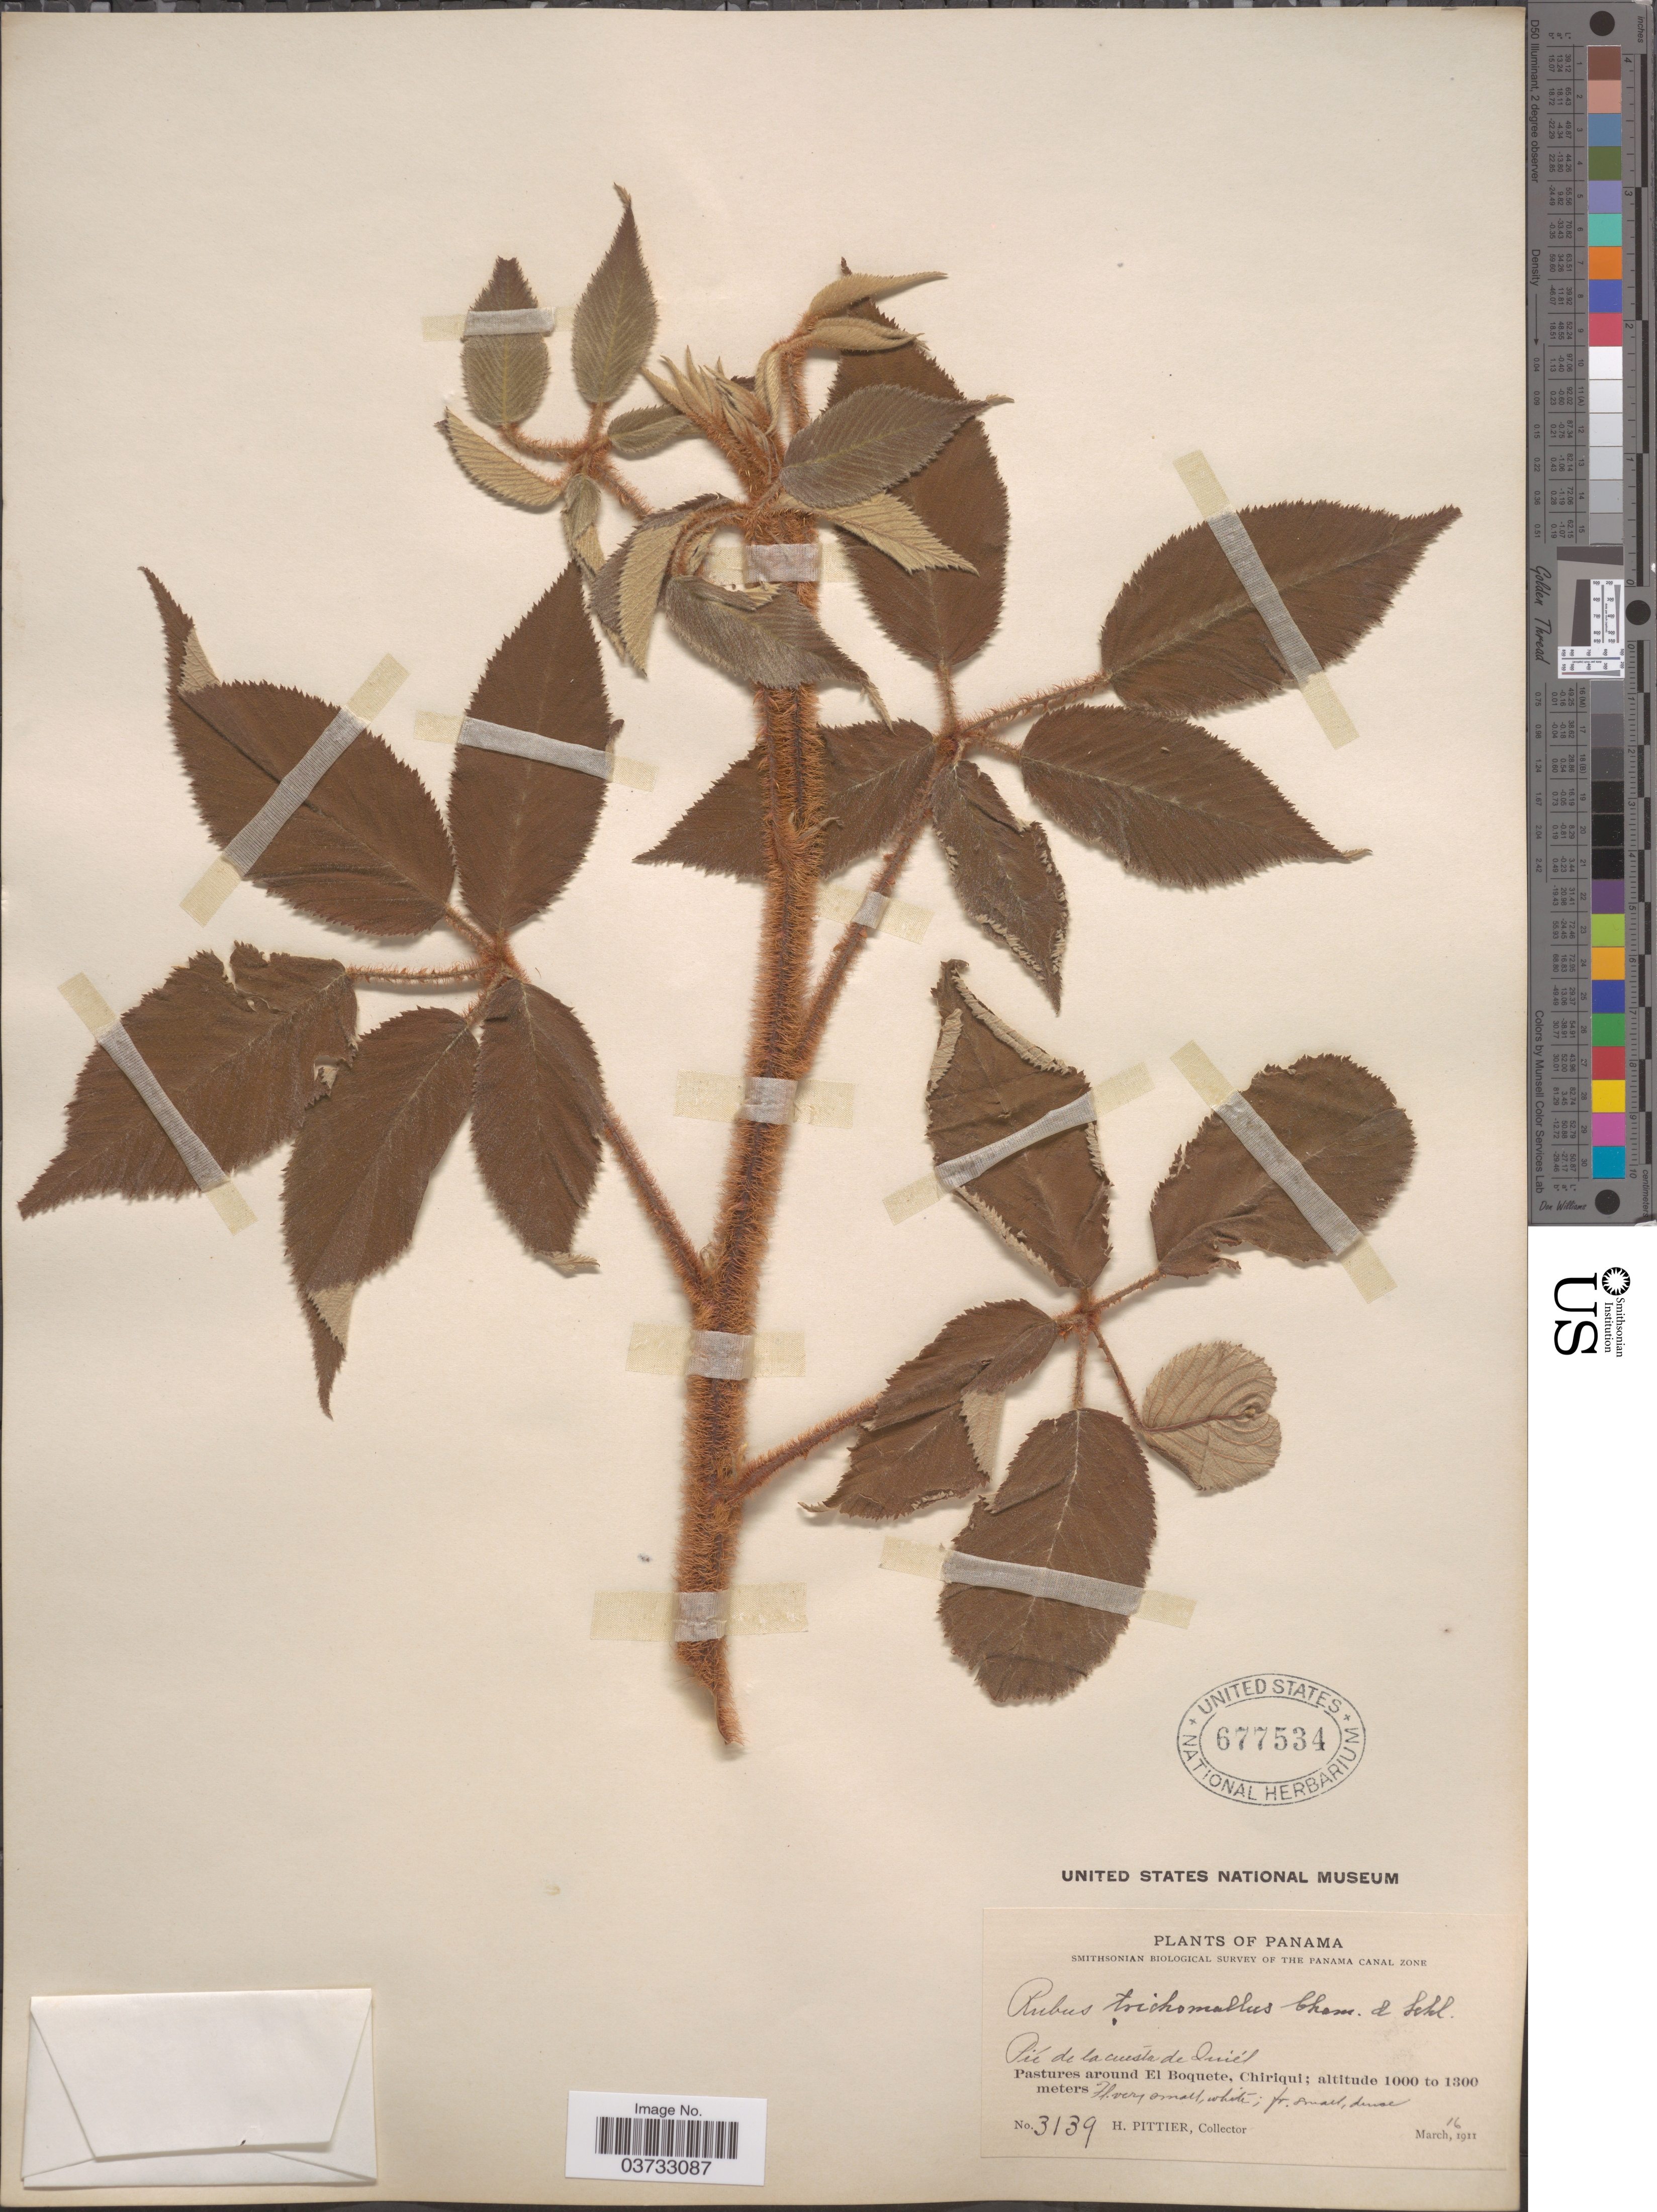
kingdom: Plantae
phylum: Tracheophyta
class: Magnoliopsida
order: Rosales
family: Rosaceae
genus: Rubus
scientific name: Rubus trichomallus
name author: Schltdl.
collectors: H. F. Pittier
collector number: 3139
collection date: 1911-03-16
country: Panama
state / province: Chiriqui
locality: Pié de la cuesta de Quiél. Pastures around El Boquete.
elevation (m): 1000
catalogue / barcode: US 677534